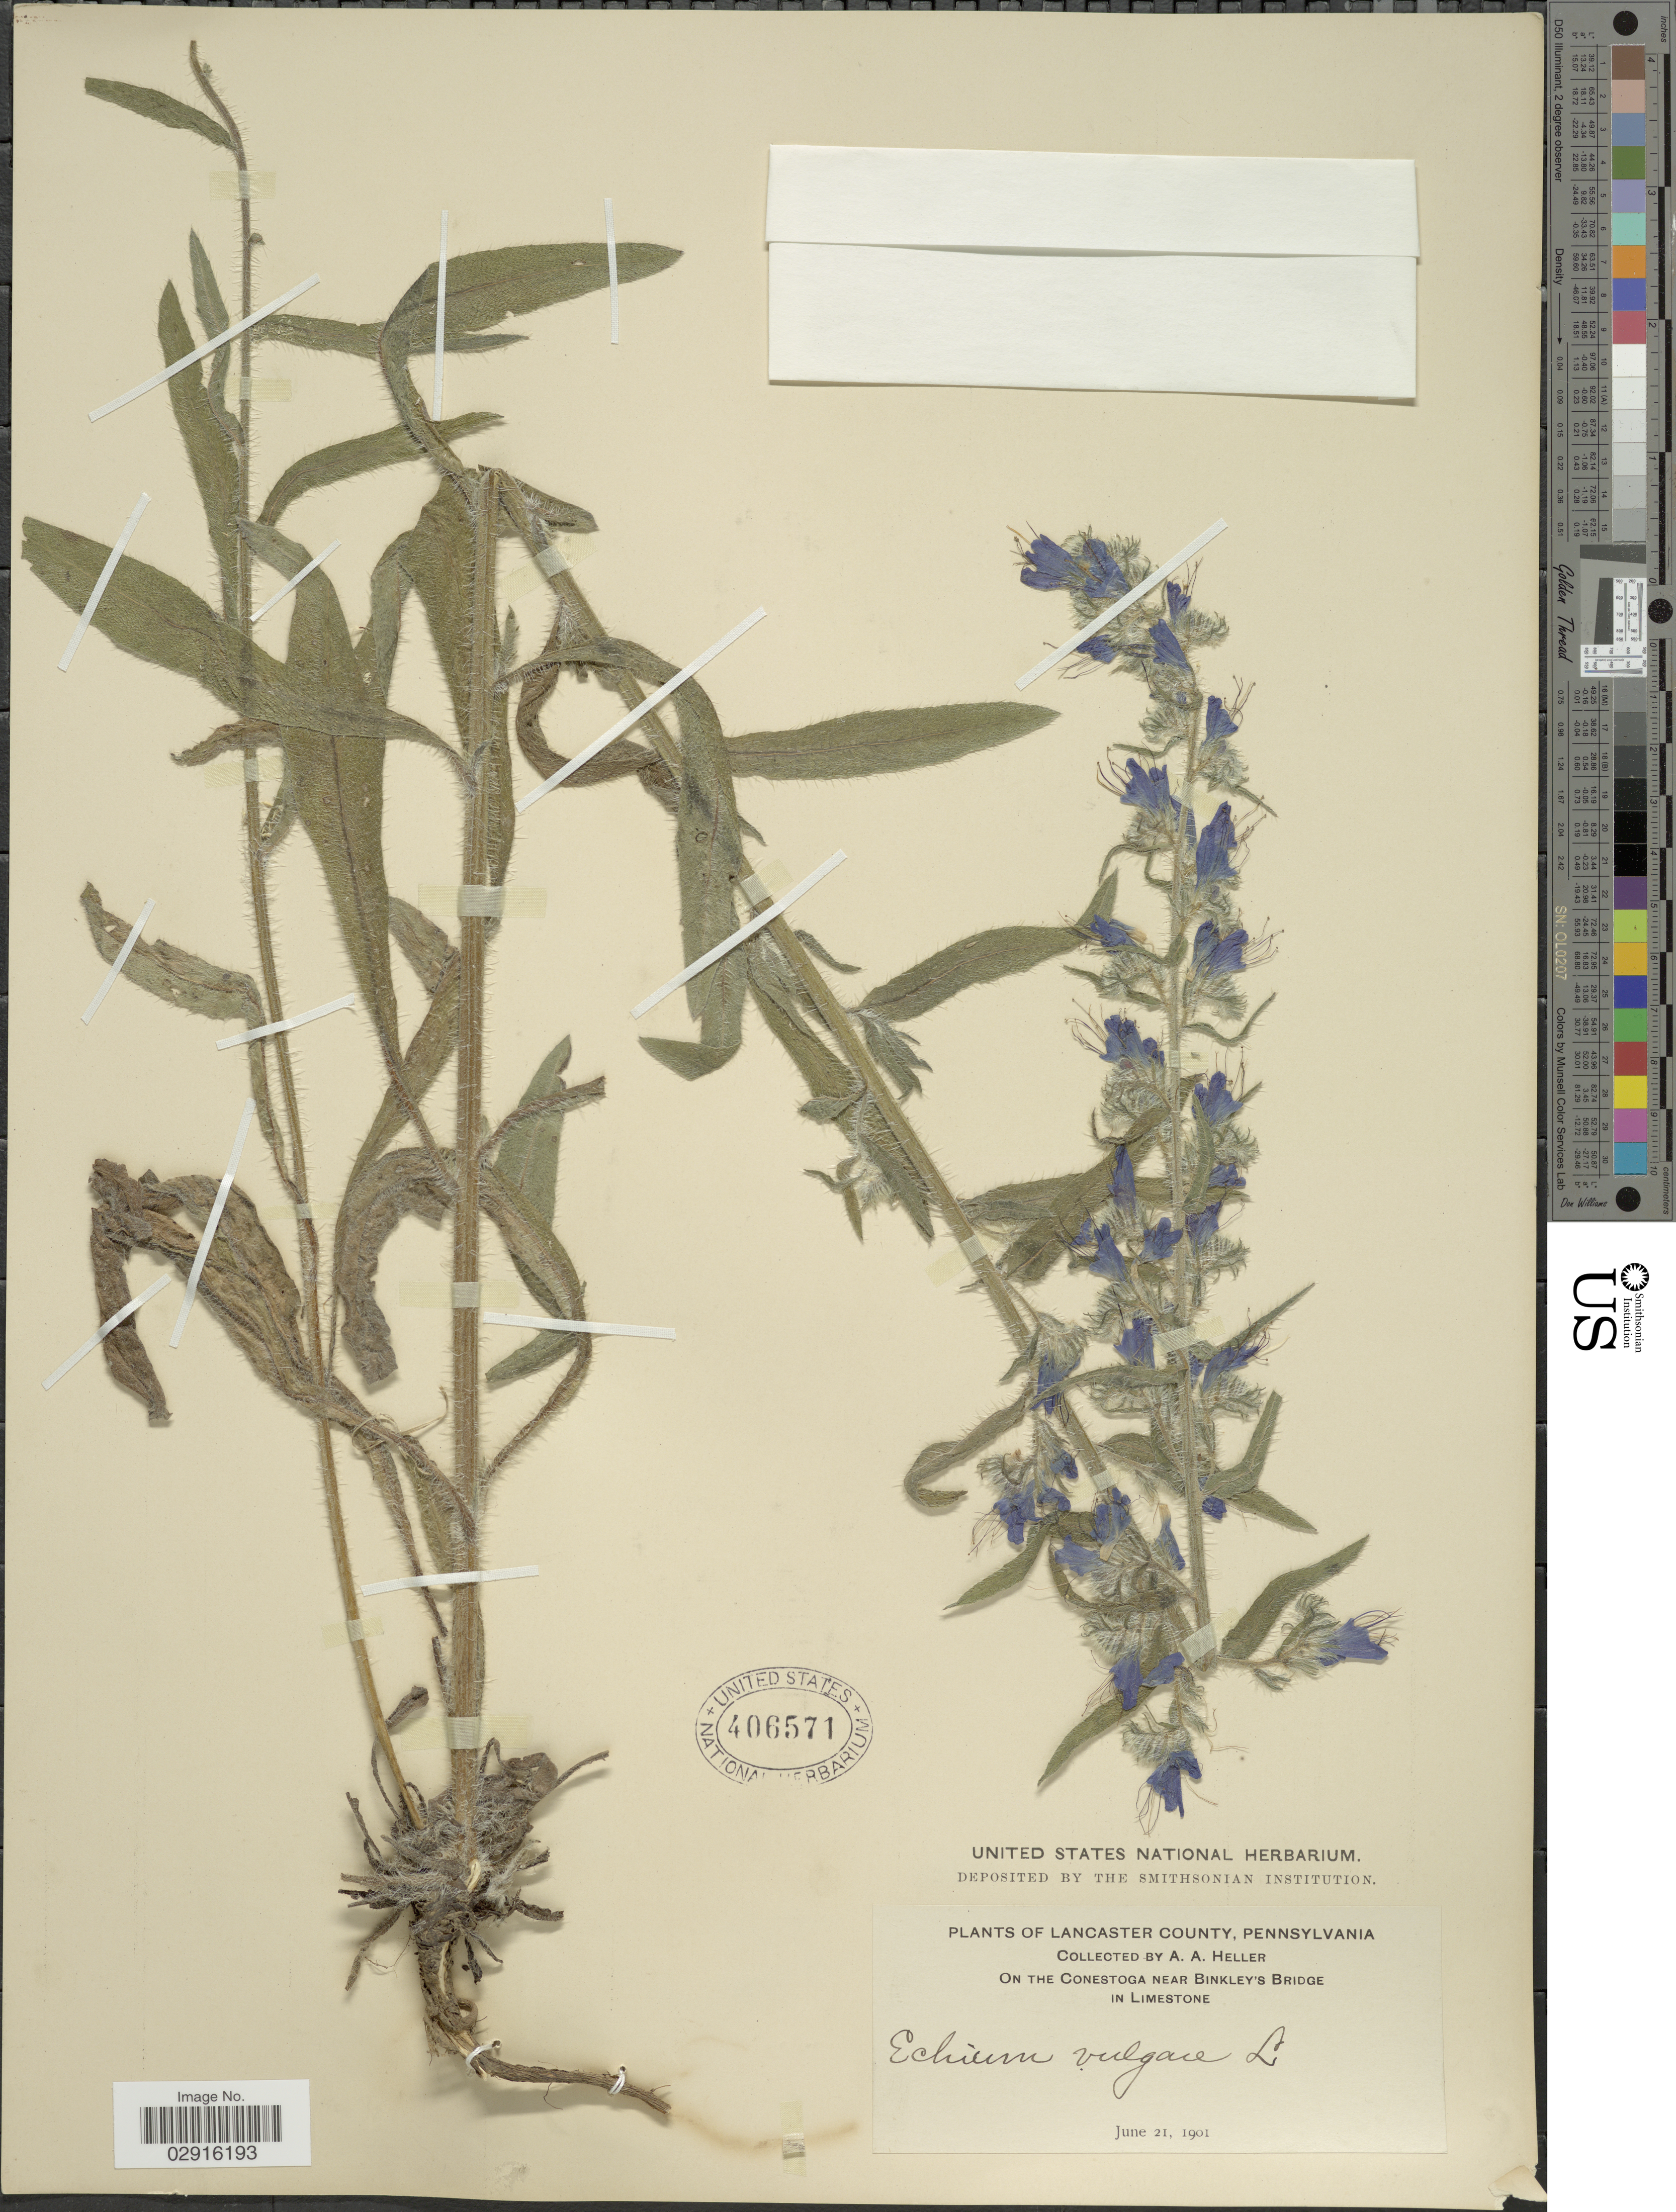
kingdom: Plantae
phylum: Tracheophyta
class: Magnoliopsida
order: Boraginales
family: Boraginaceae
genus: Echium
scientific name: Echium vulgare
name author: L.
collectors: A. A. Heller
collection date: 1901-06-21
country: United States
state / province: Pennsylvania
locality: Lancaster County. On the Conestoga near Binkley's Bridge in Limestone.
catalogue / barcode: US 406571